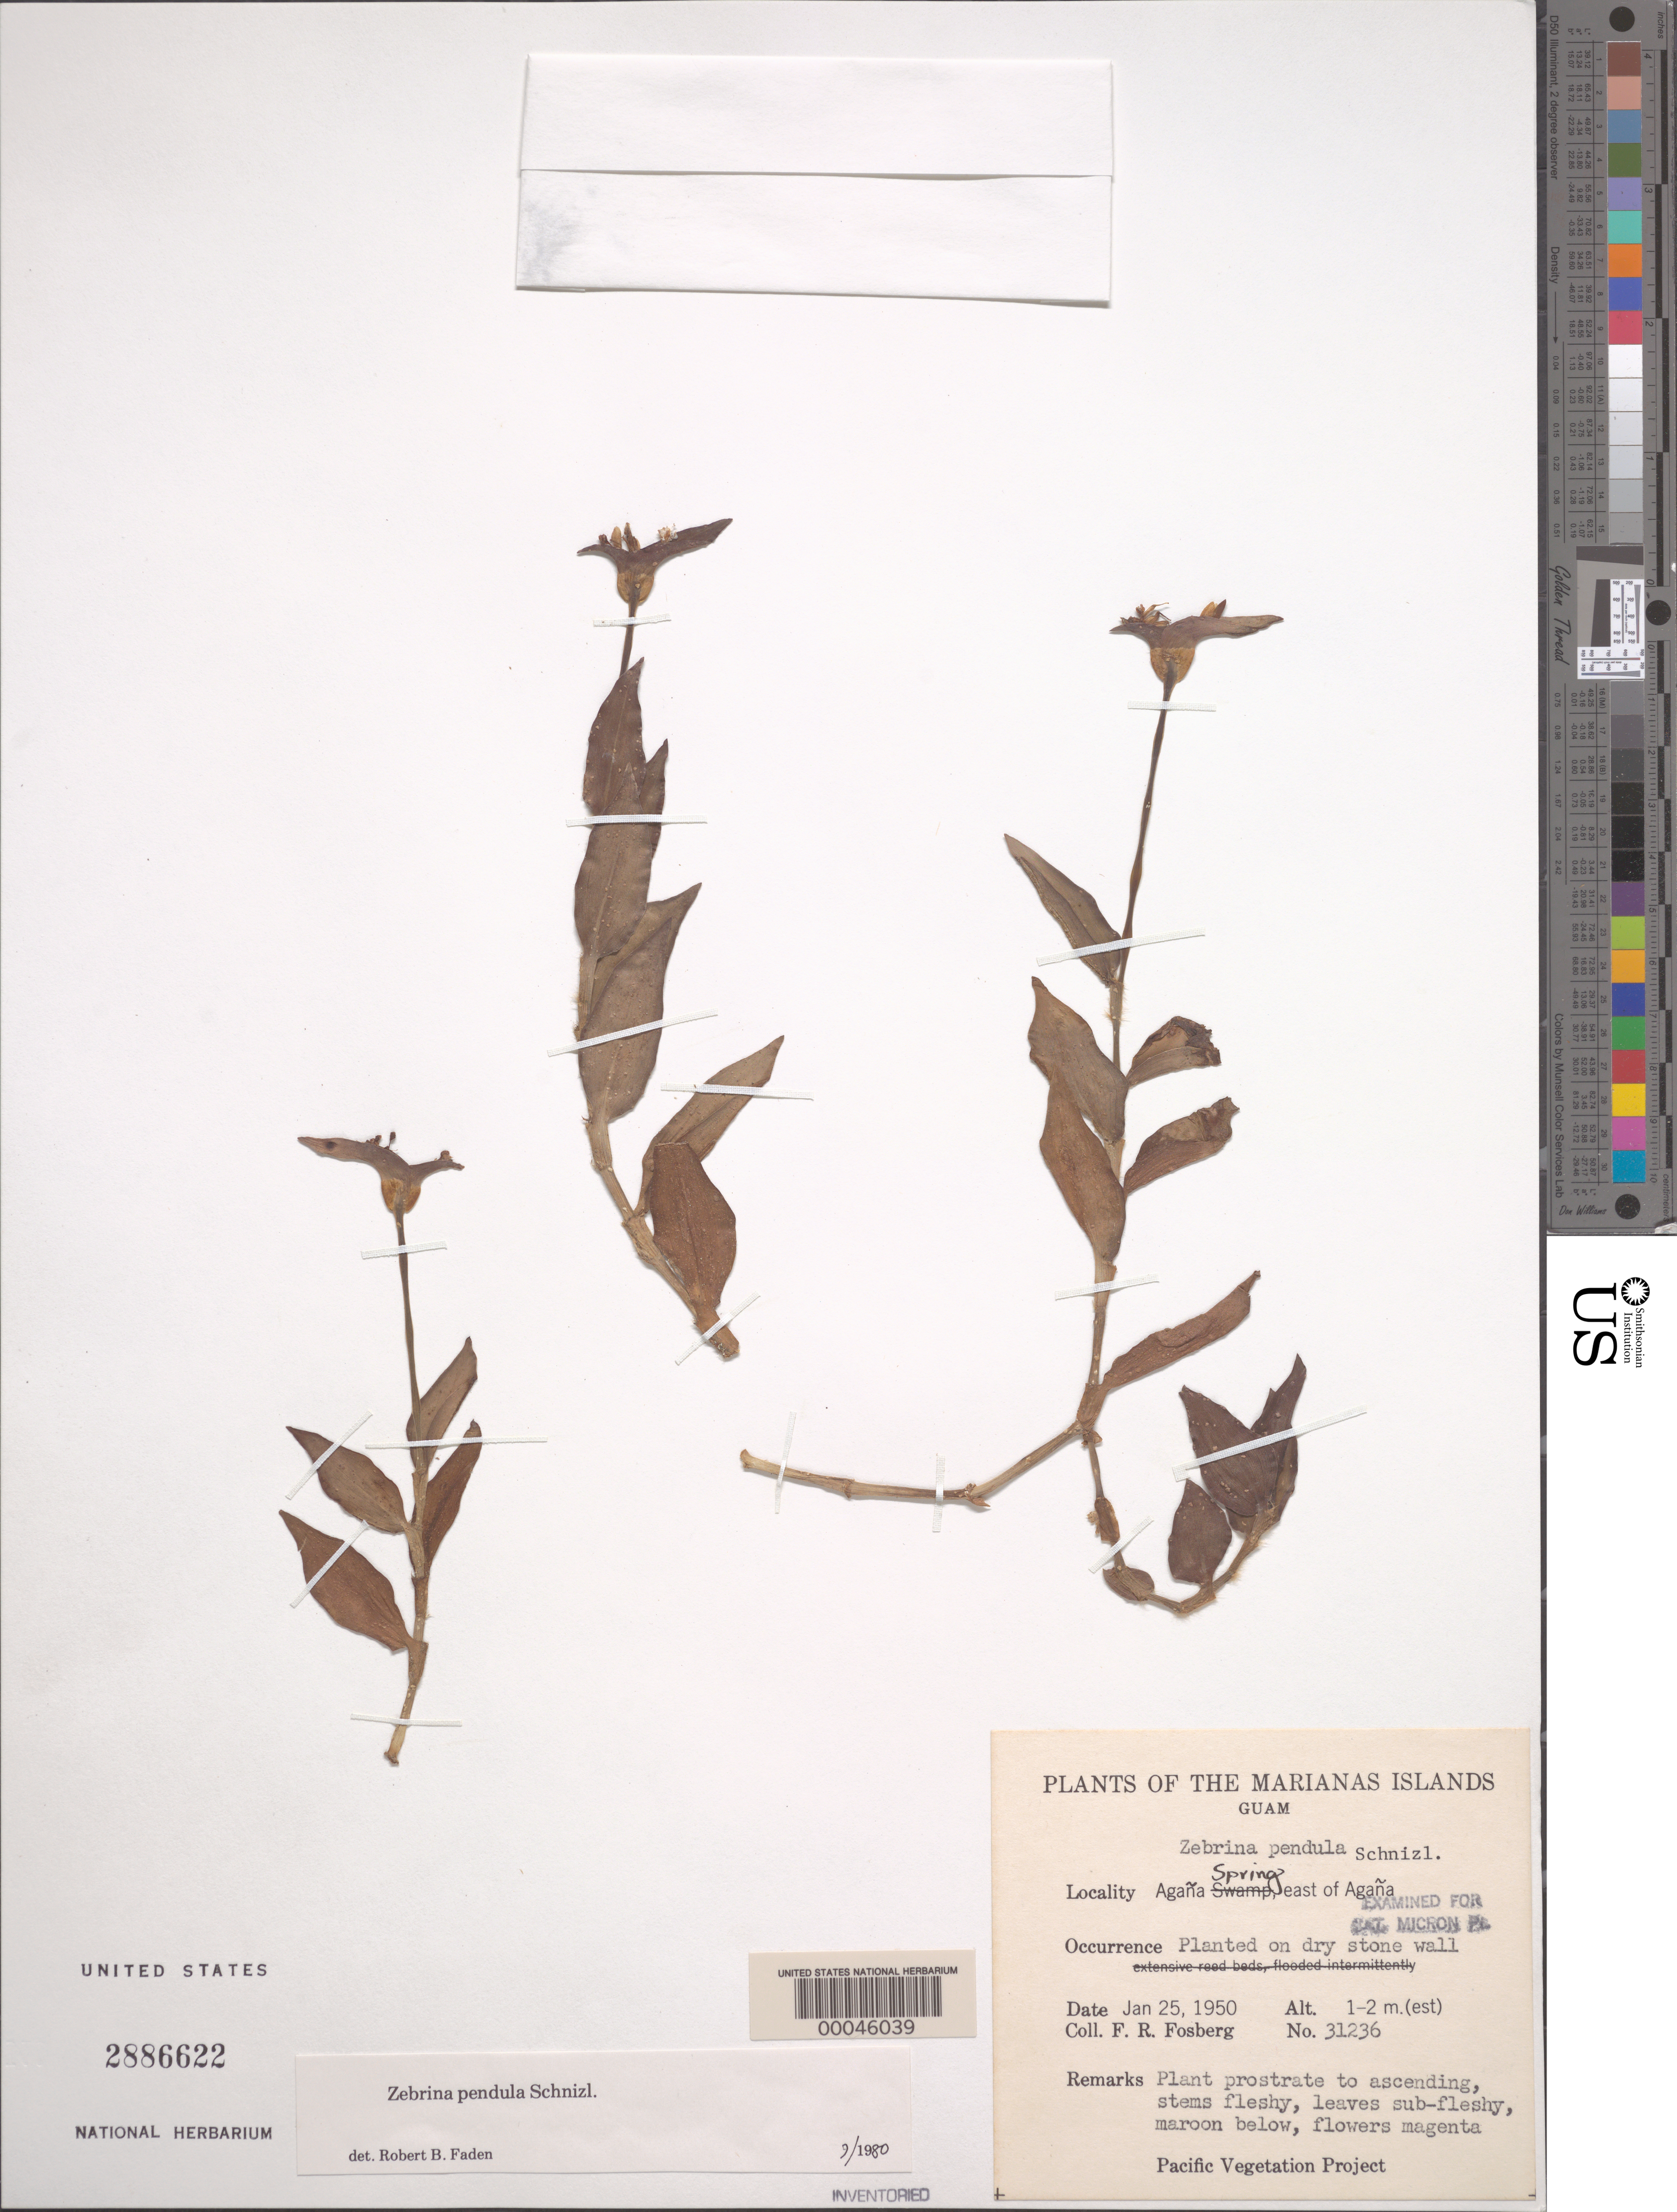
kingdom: Plantae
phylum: Tracheophyta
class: Liliopsida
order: Commelinales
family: Commelinaceae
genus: Tradescantia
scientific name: Tradescantia zebrina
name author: Bosse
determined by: Faden, Robert B., (US), Smithsonian Institution - National Museum of Natural History (UNITED STATES)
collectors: F. R. Fosberg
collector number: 31236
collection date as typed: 25 Jan 1950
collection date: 1950-01-25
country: Guam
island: Guam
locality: Agana spring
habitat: Dry stone wall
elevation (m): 1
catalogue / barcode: US 2886622